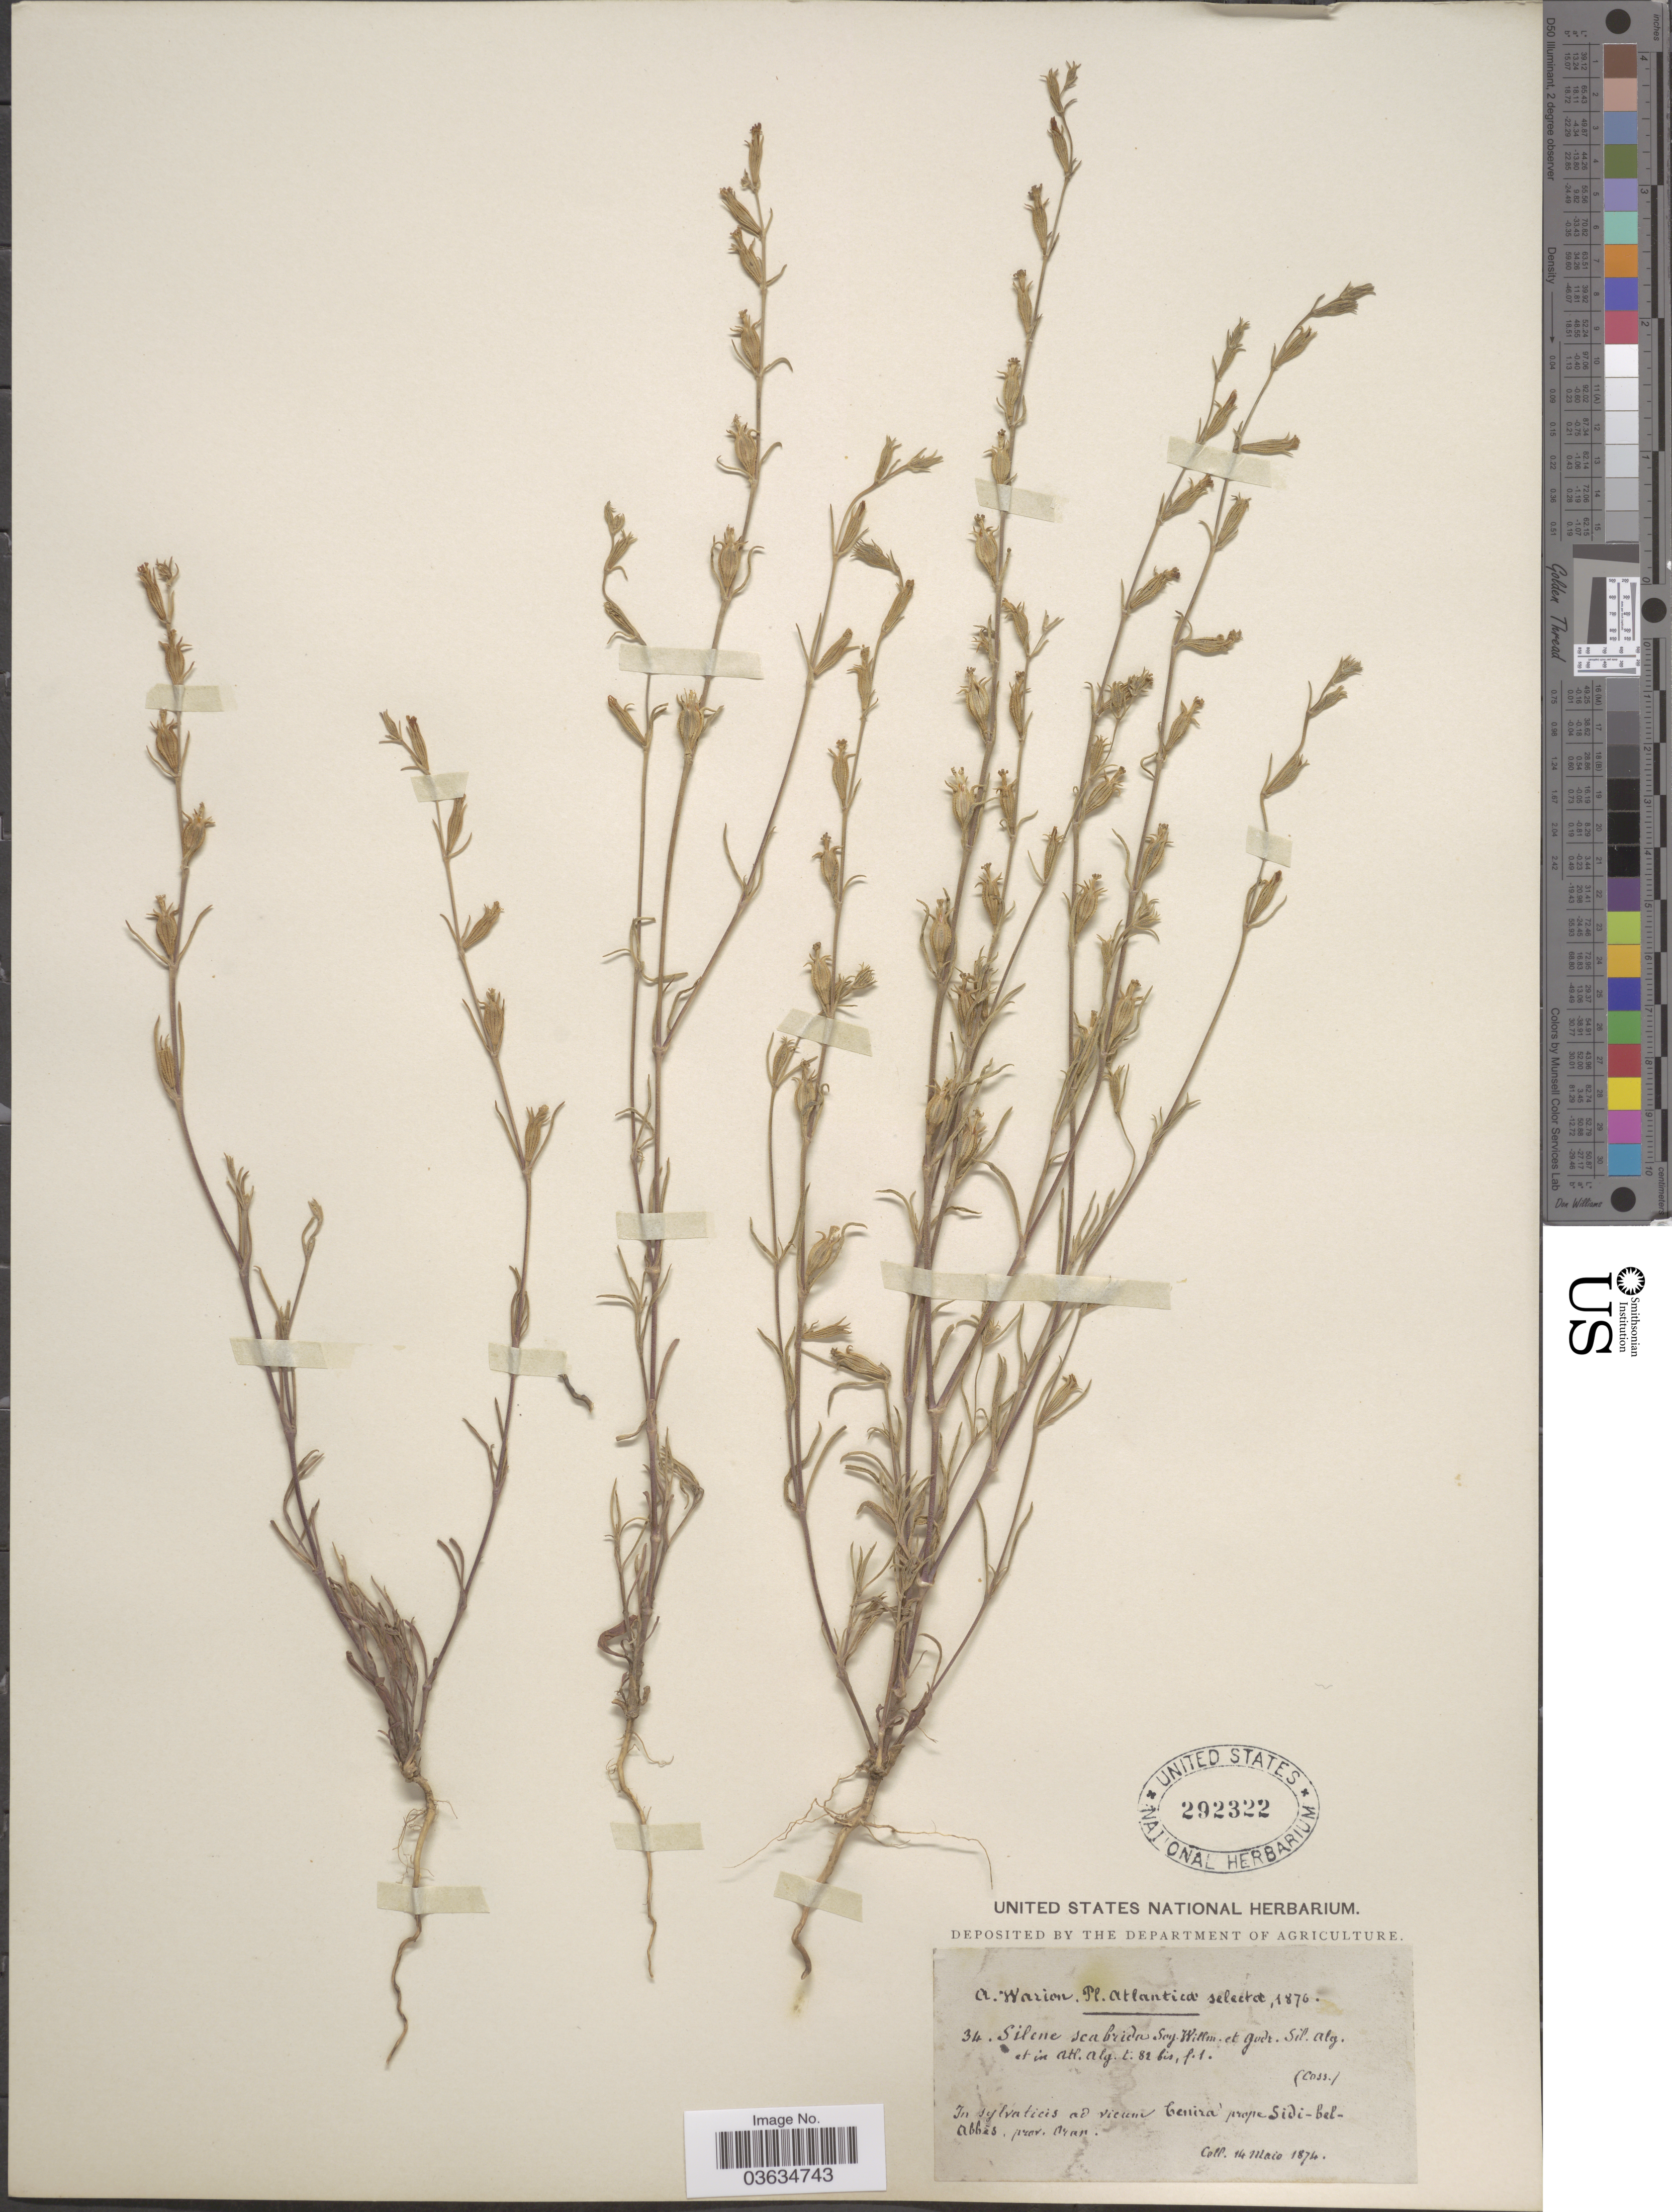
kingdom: Plantae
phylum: Tracheophyta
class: Magnoliopsida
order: Caryophyllales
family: Caryophyllaceae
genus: Silene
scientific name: Silene scabrida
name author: Soy.-Will. & Godr.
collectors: A. Warion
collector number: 34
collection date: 1874-05-14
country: Algeria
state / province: Oran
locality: Atlantica selectæ. In sylvaticis ad vicum Cenirá prope Sidi-bel-Abbès.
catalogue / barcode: US 292322